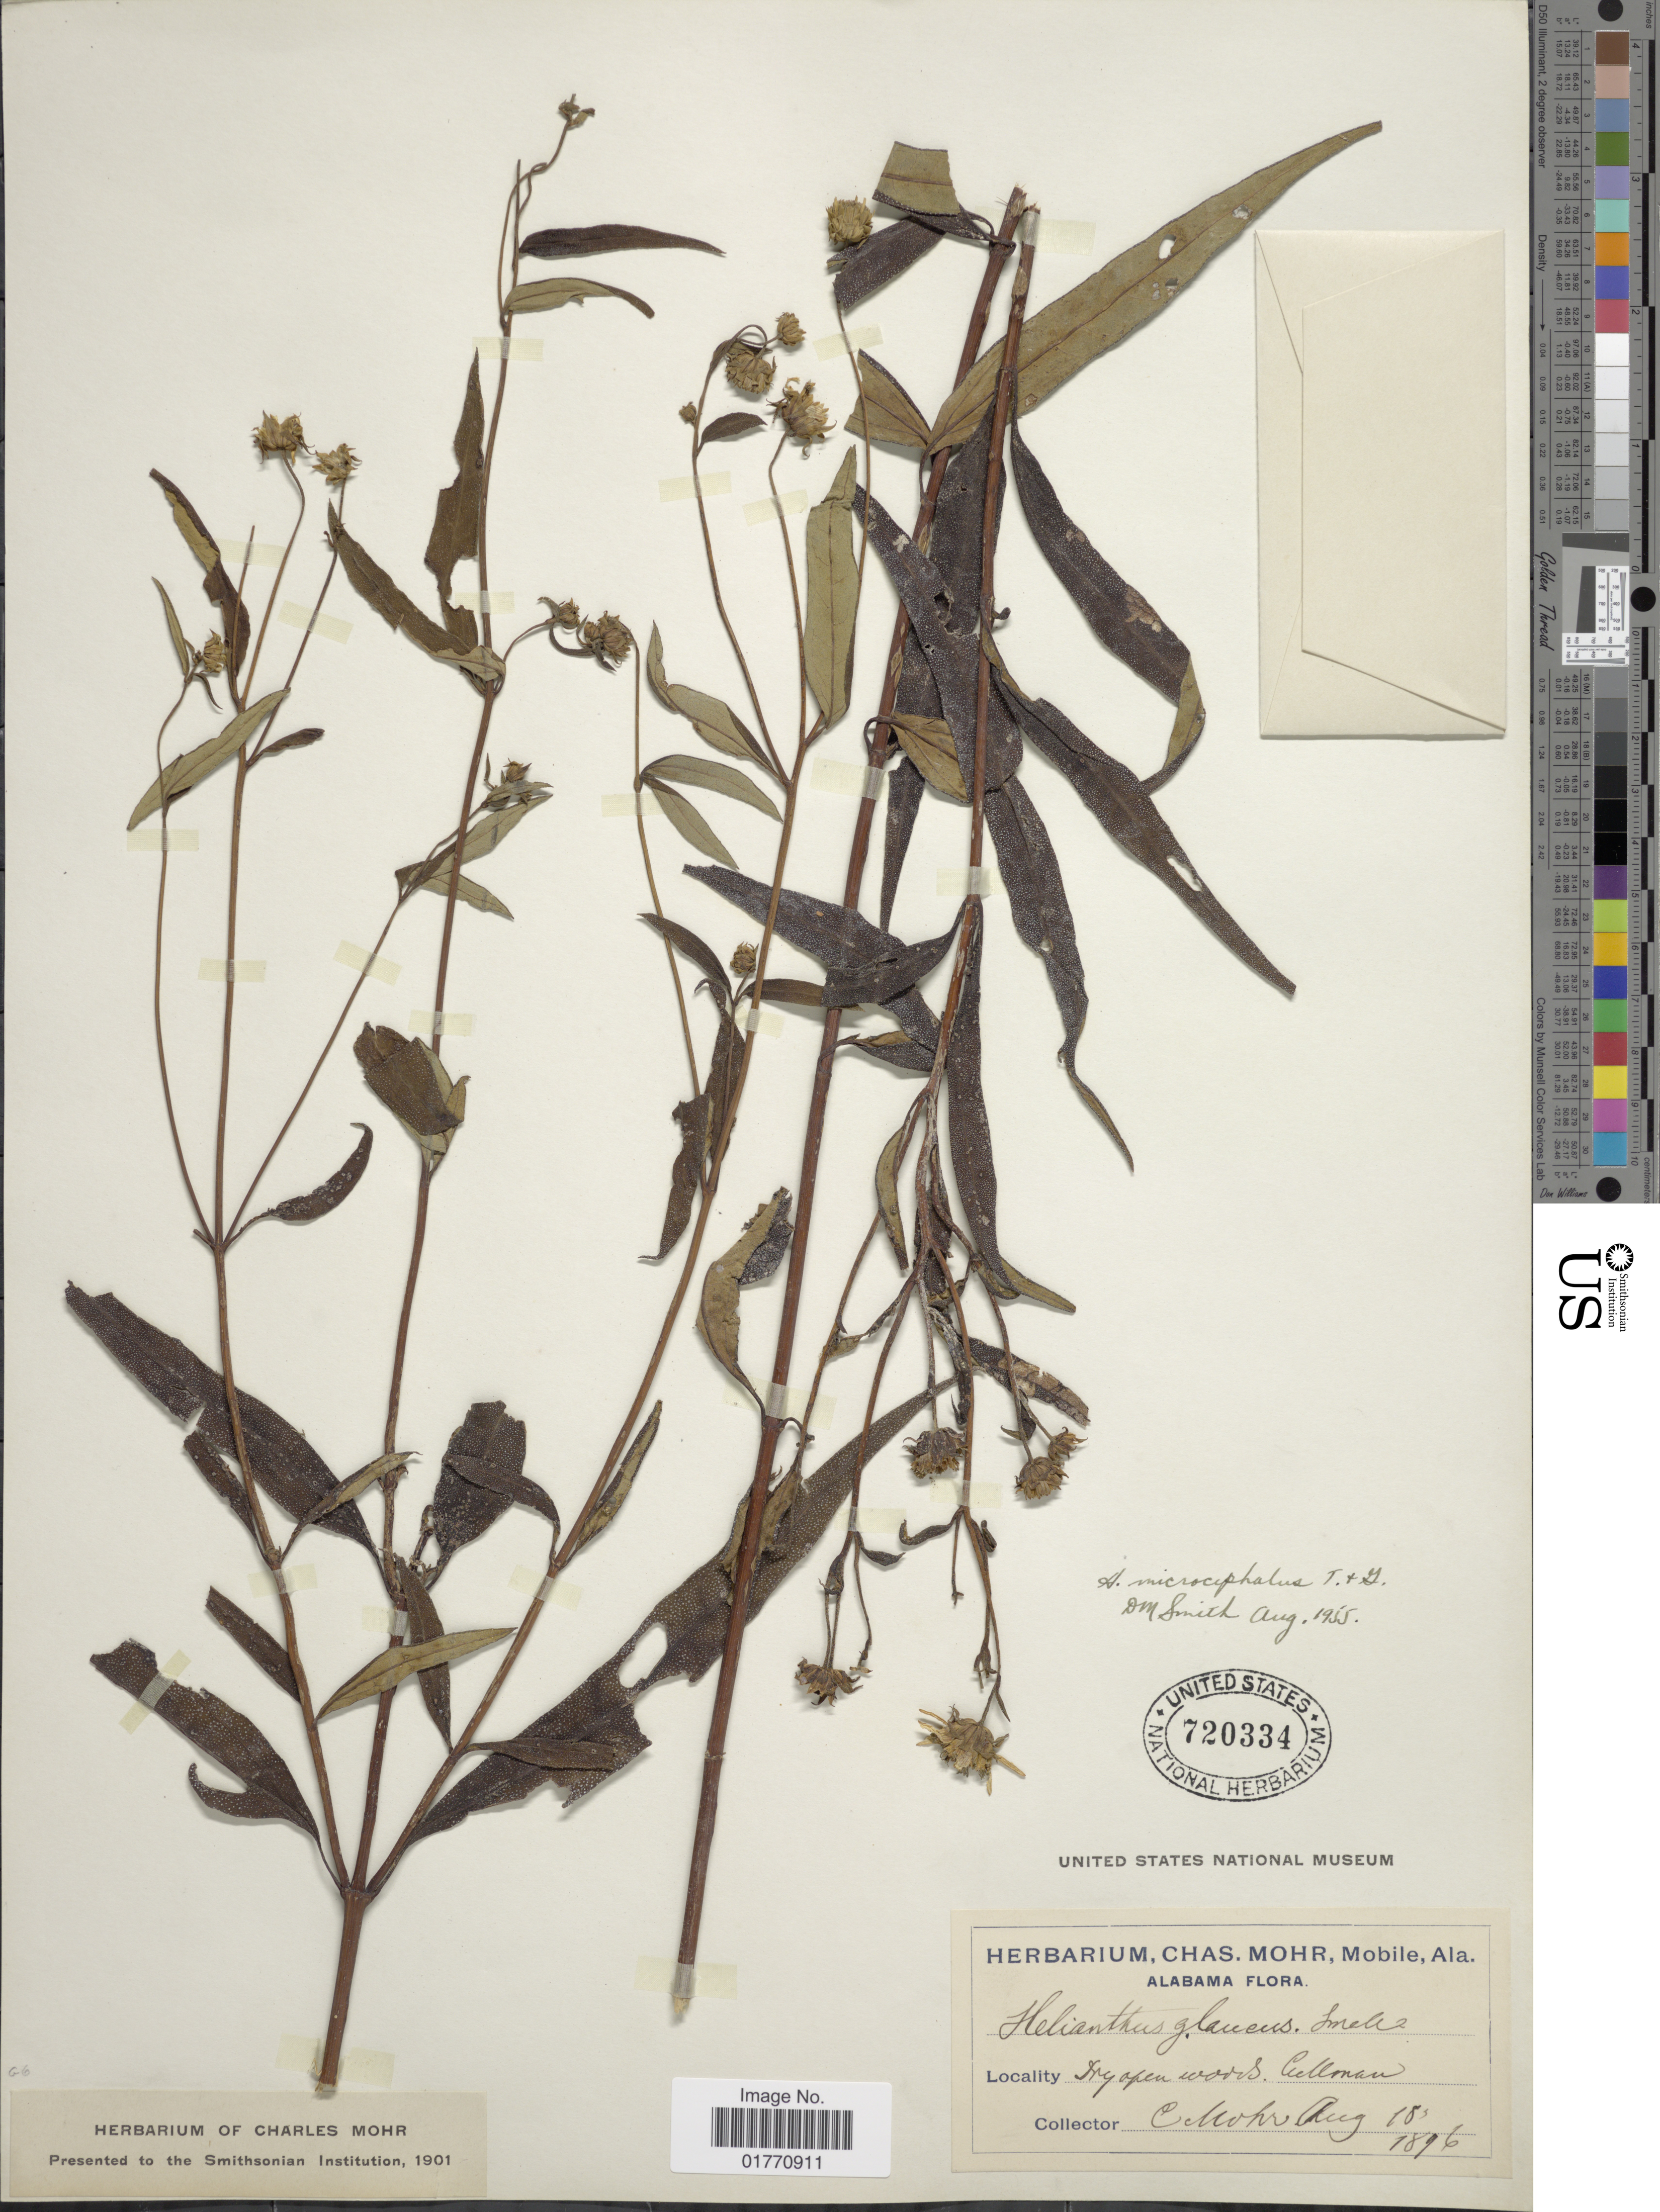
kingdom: Plantae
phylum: Tracheophyta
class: Magnoliopsida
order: Asterales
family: Asteraceae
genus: Helianthus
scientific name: Helianthus microcephalus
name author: Torr. & A. Gray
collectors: Mohr, C. T. (herbarium)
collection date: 1896-08-18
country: United States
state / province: Alabama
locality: Dry open woods, Cullman.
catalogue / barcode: US 720334